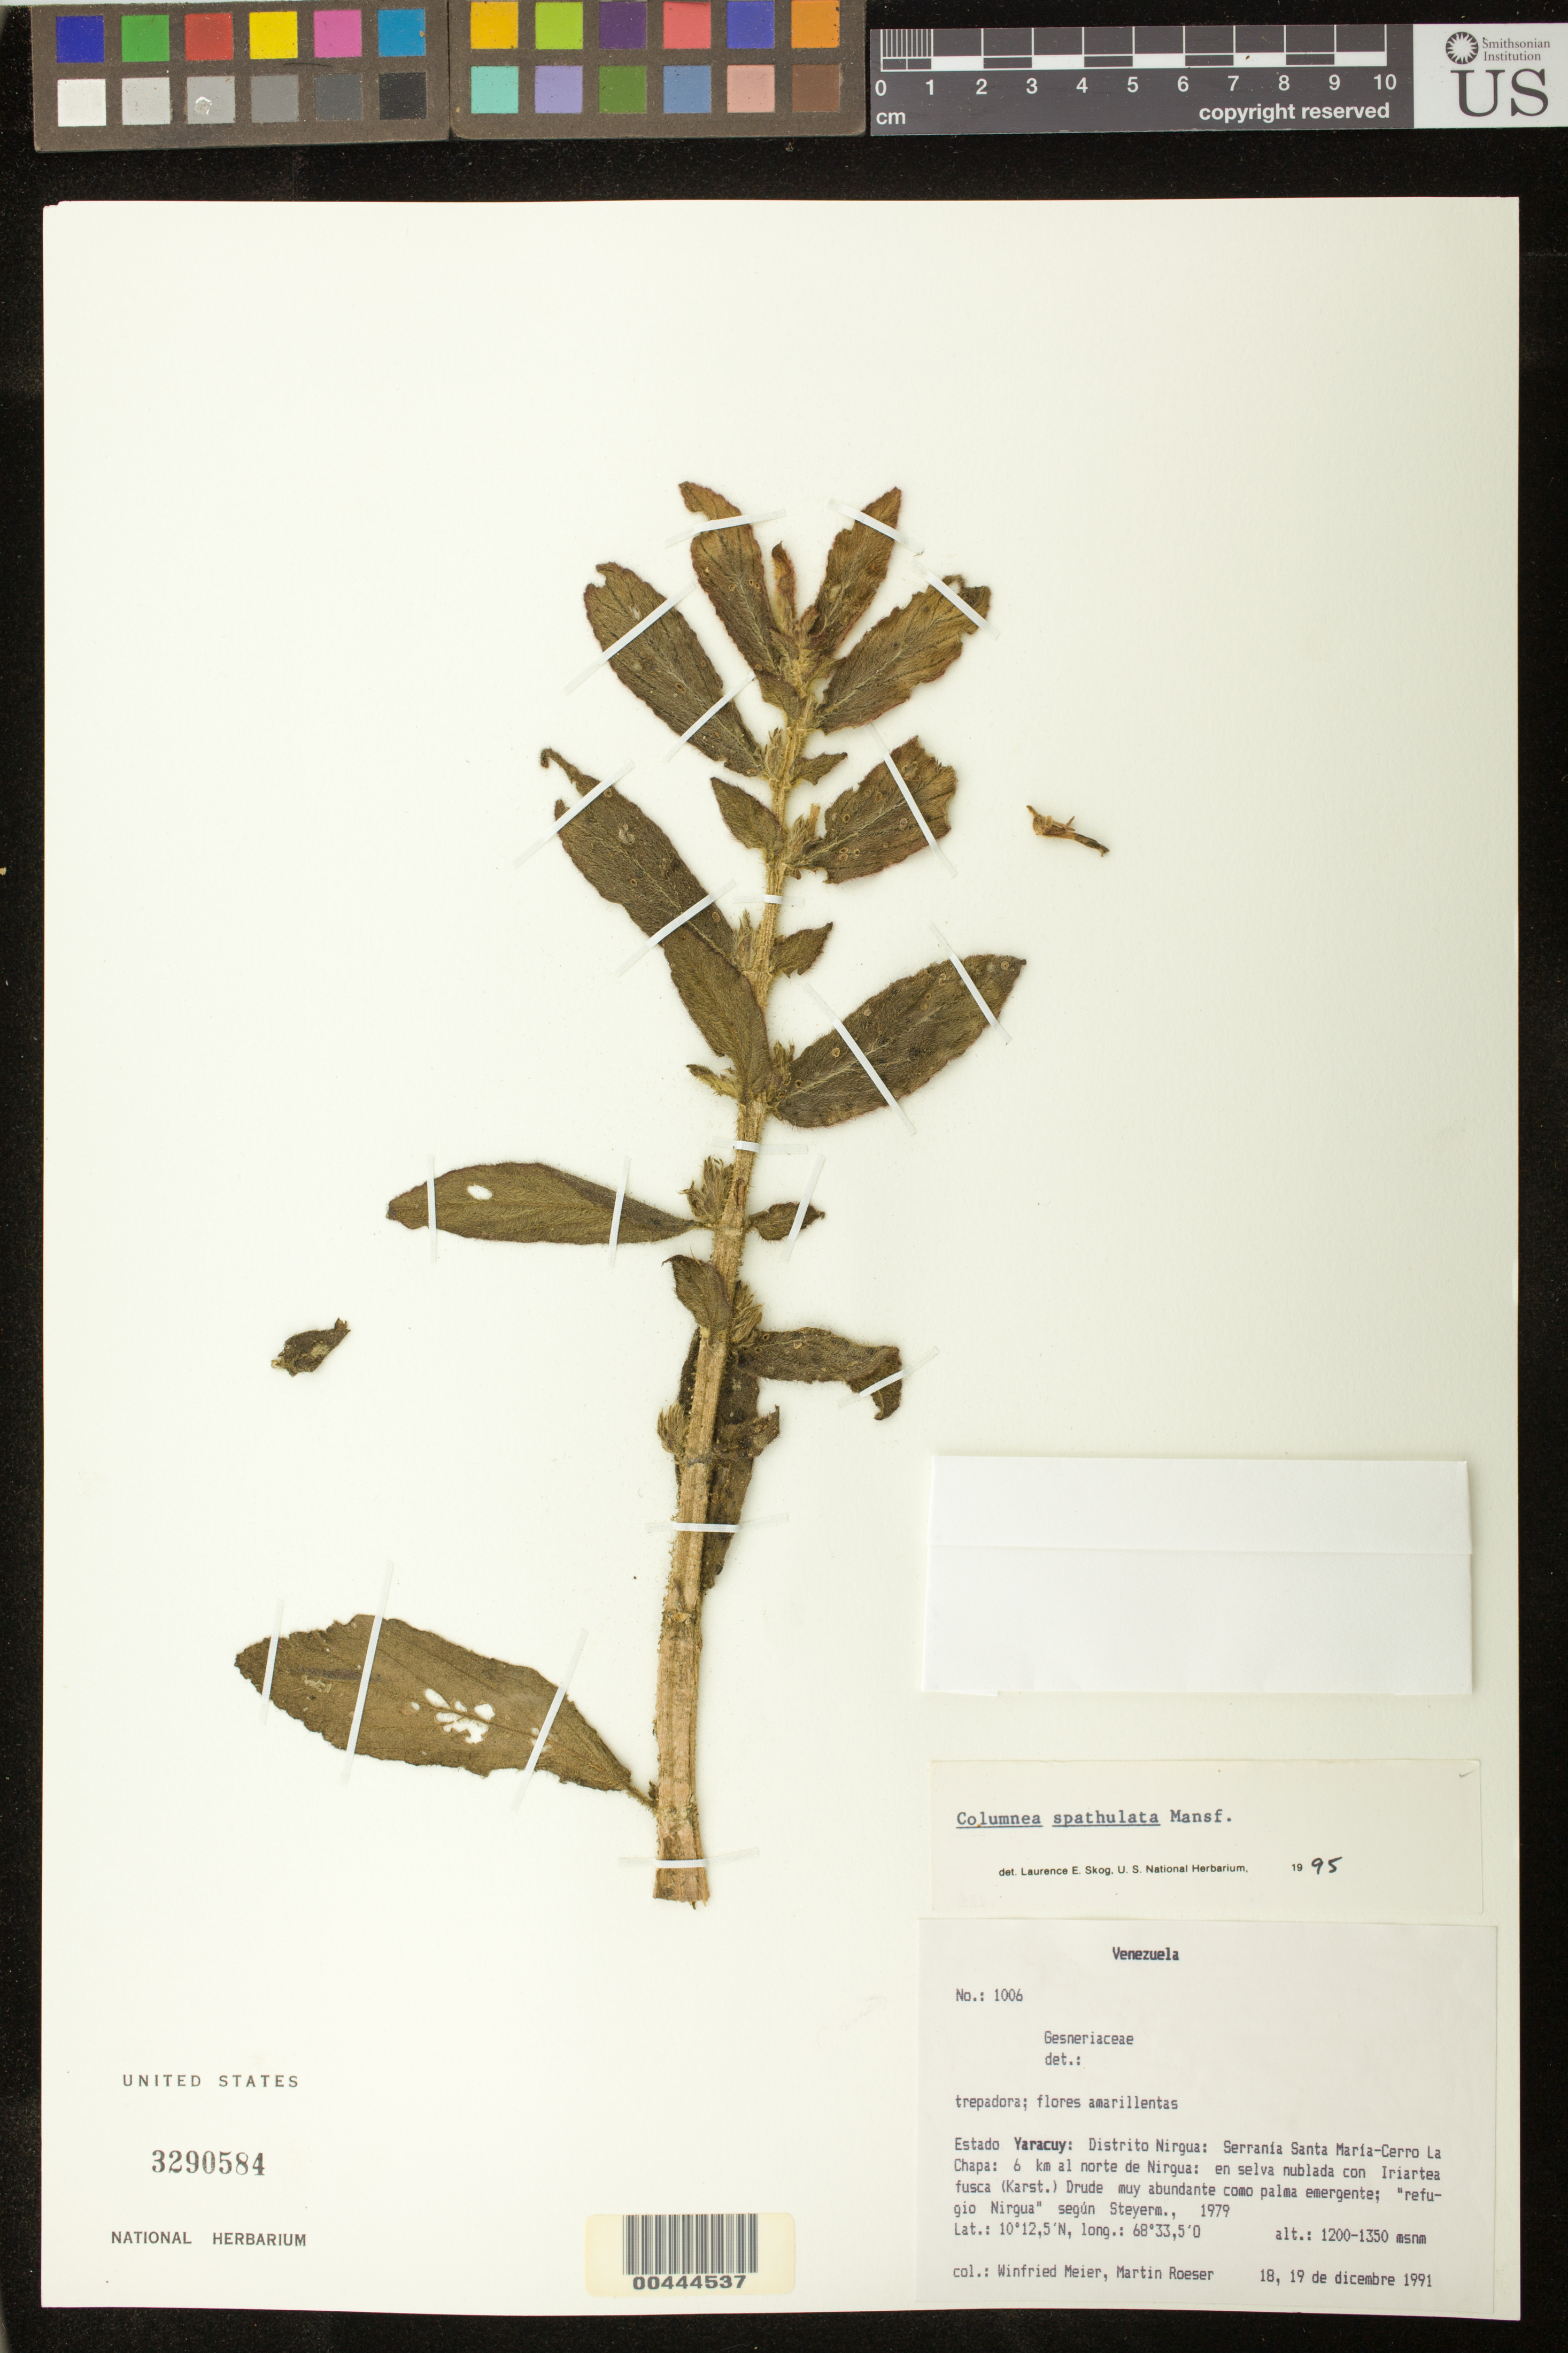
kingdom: Plantae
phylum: Tracheophyta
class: Magnoliopsida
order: Lamiales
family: Gesneriaceae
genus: Columnea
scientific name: Columnea spathulata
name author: Mansf.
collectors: W. Meier & M. Roeser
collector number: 1006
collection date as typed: Dec 1991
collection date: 1991-12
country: Venezuela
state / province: Yaracuy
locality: Nirgua Dist. Serrania Santa Maria Cerro La Chapa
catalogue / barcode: US 3290584